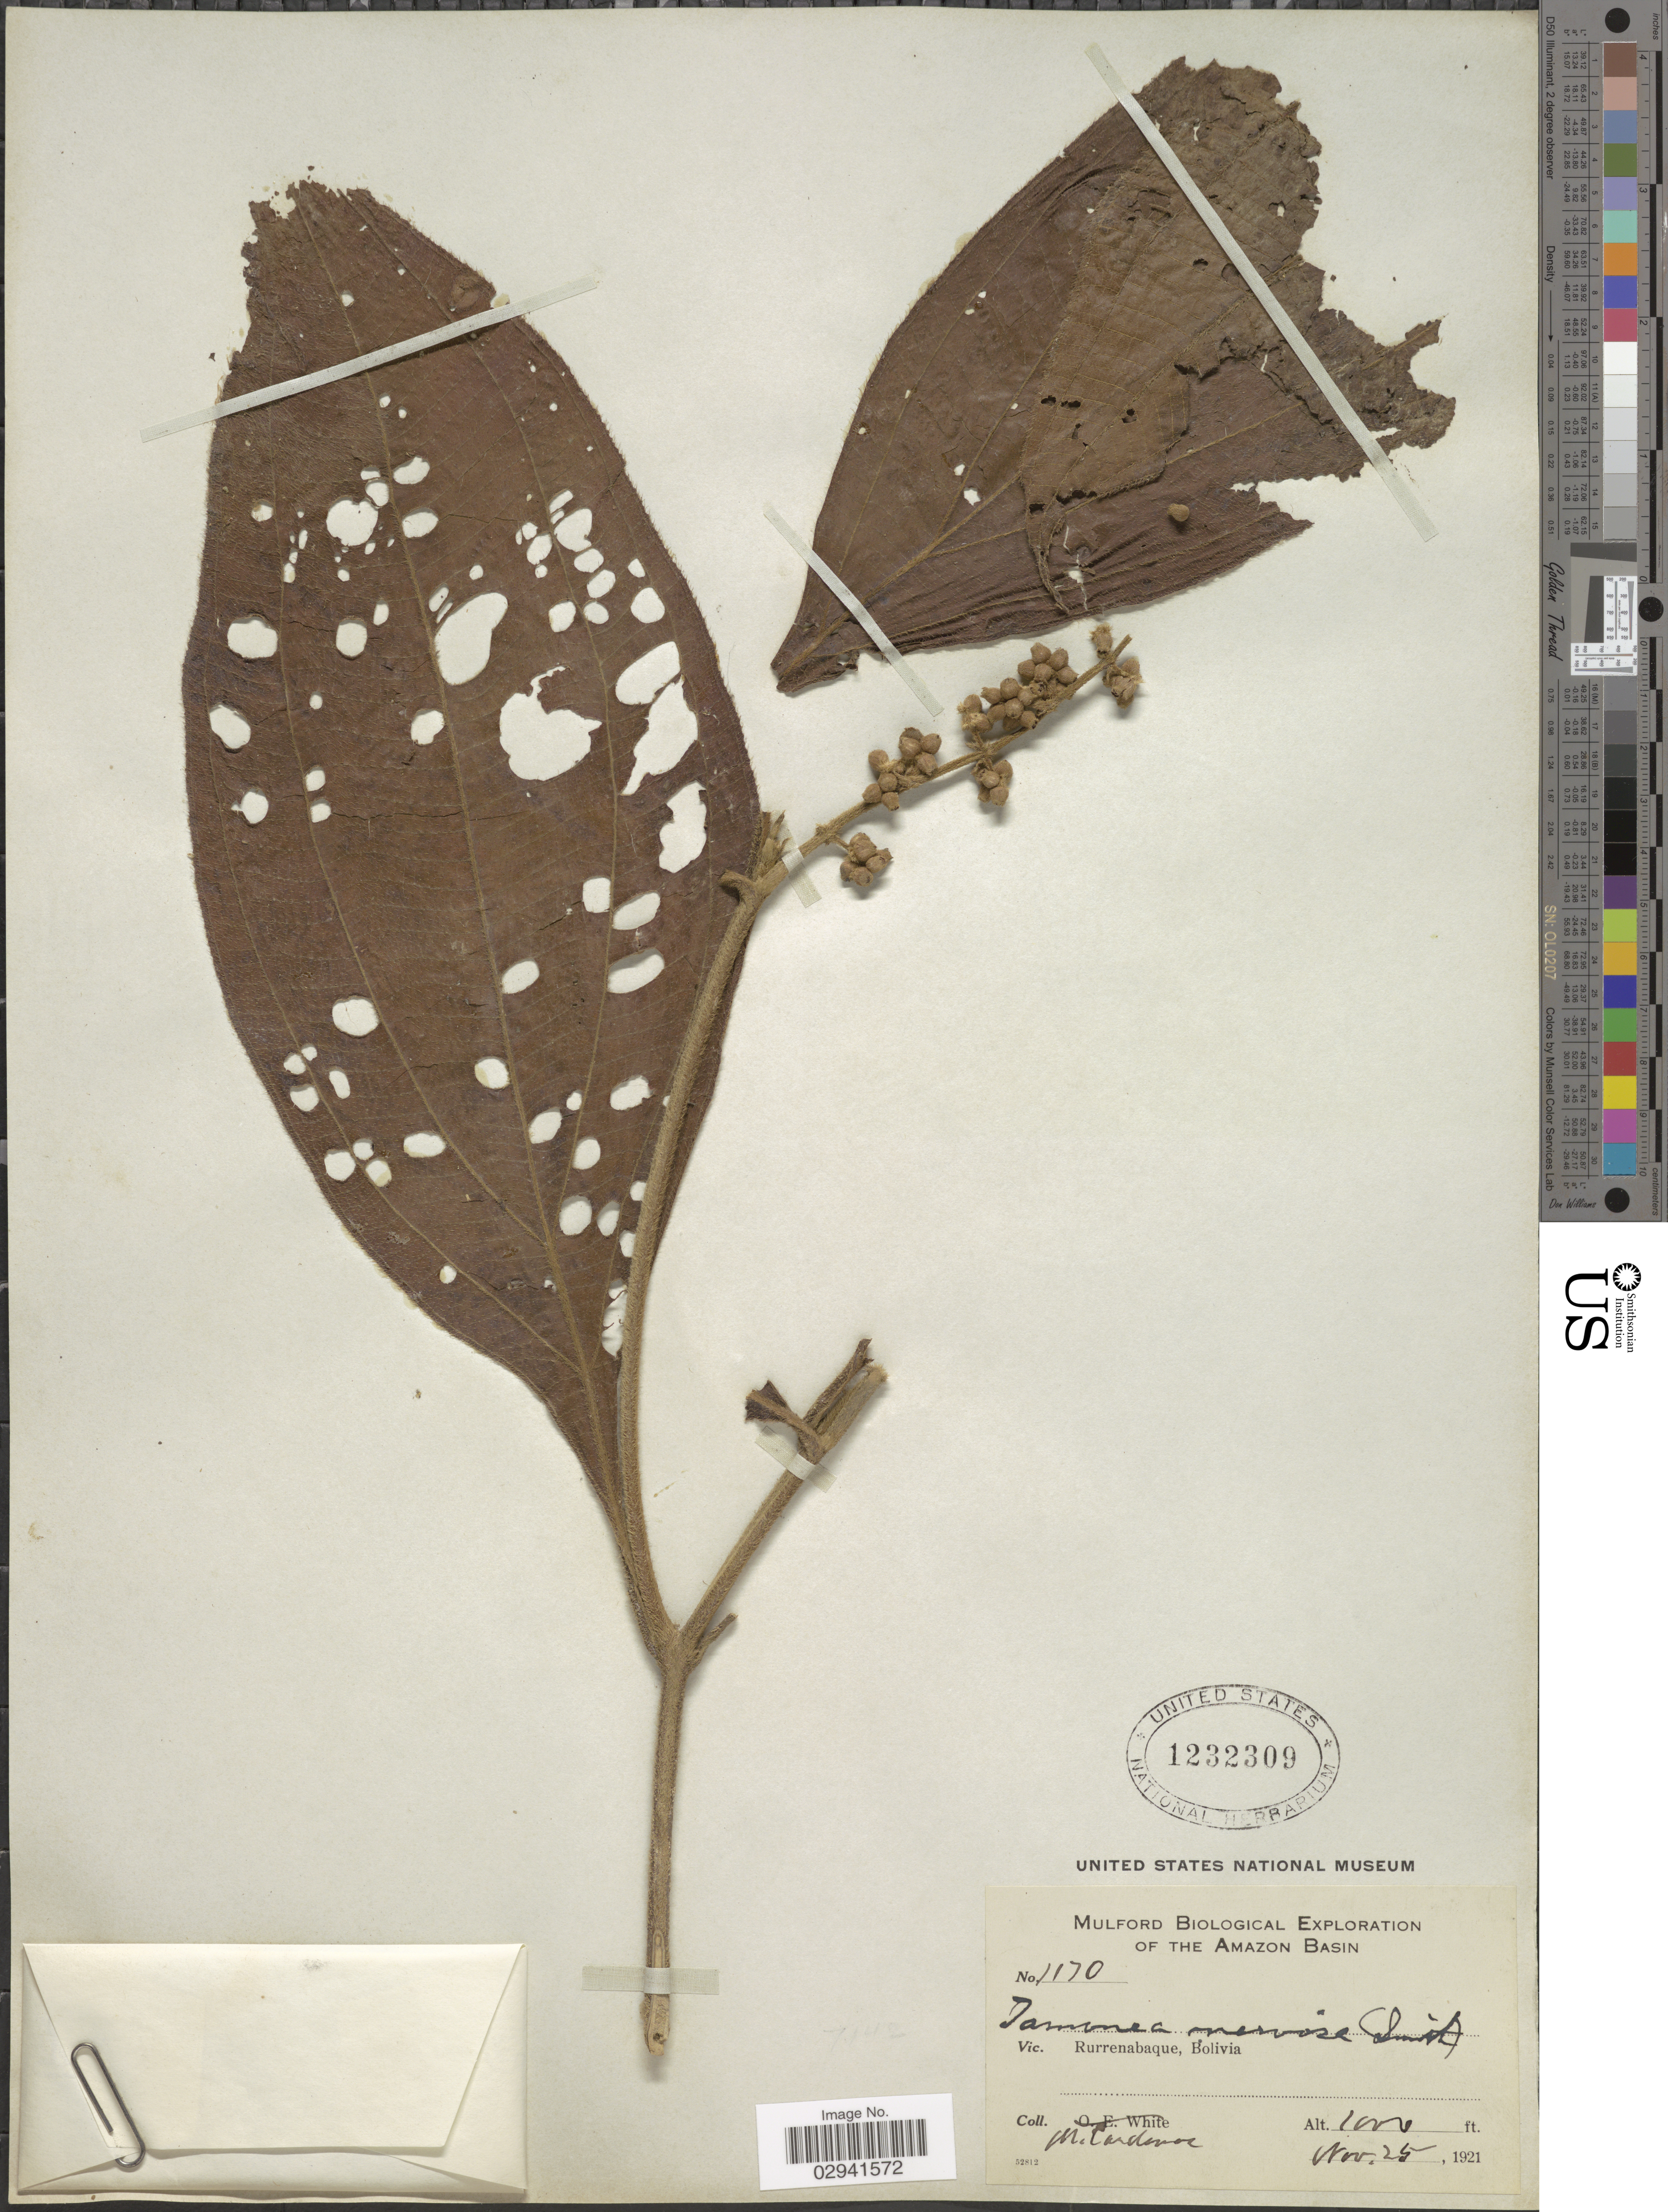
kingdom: Plantae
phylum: Tracheophyta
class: Magnoliopsida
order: Myrtales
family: Melastomataceae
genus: Miconia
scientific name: Miconia nervosa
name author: (Sm.) Triana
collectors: M. Cárdenas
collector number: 1170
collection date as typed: Nov. 25, 1921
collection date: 1921-11-25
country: Bolivia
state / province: Beni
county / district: José Ballivián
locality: Rurrenabaque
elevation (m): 305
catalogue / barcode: US 1232309